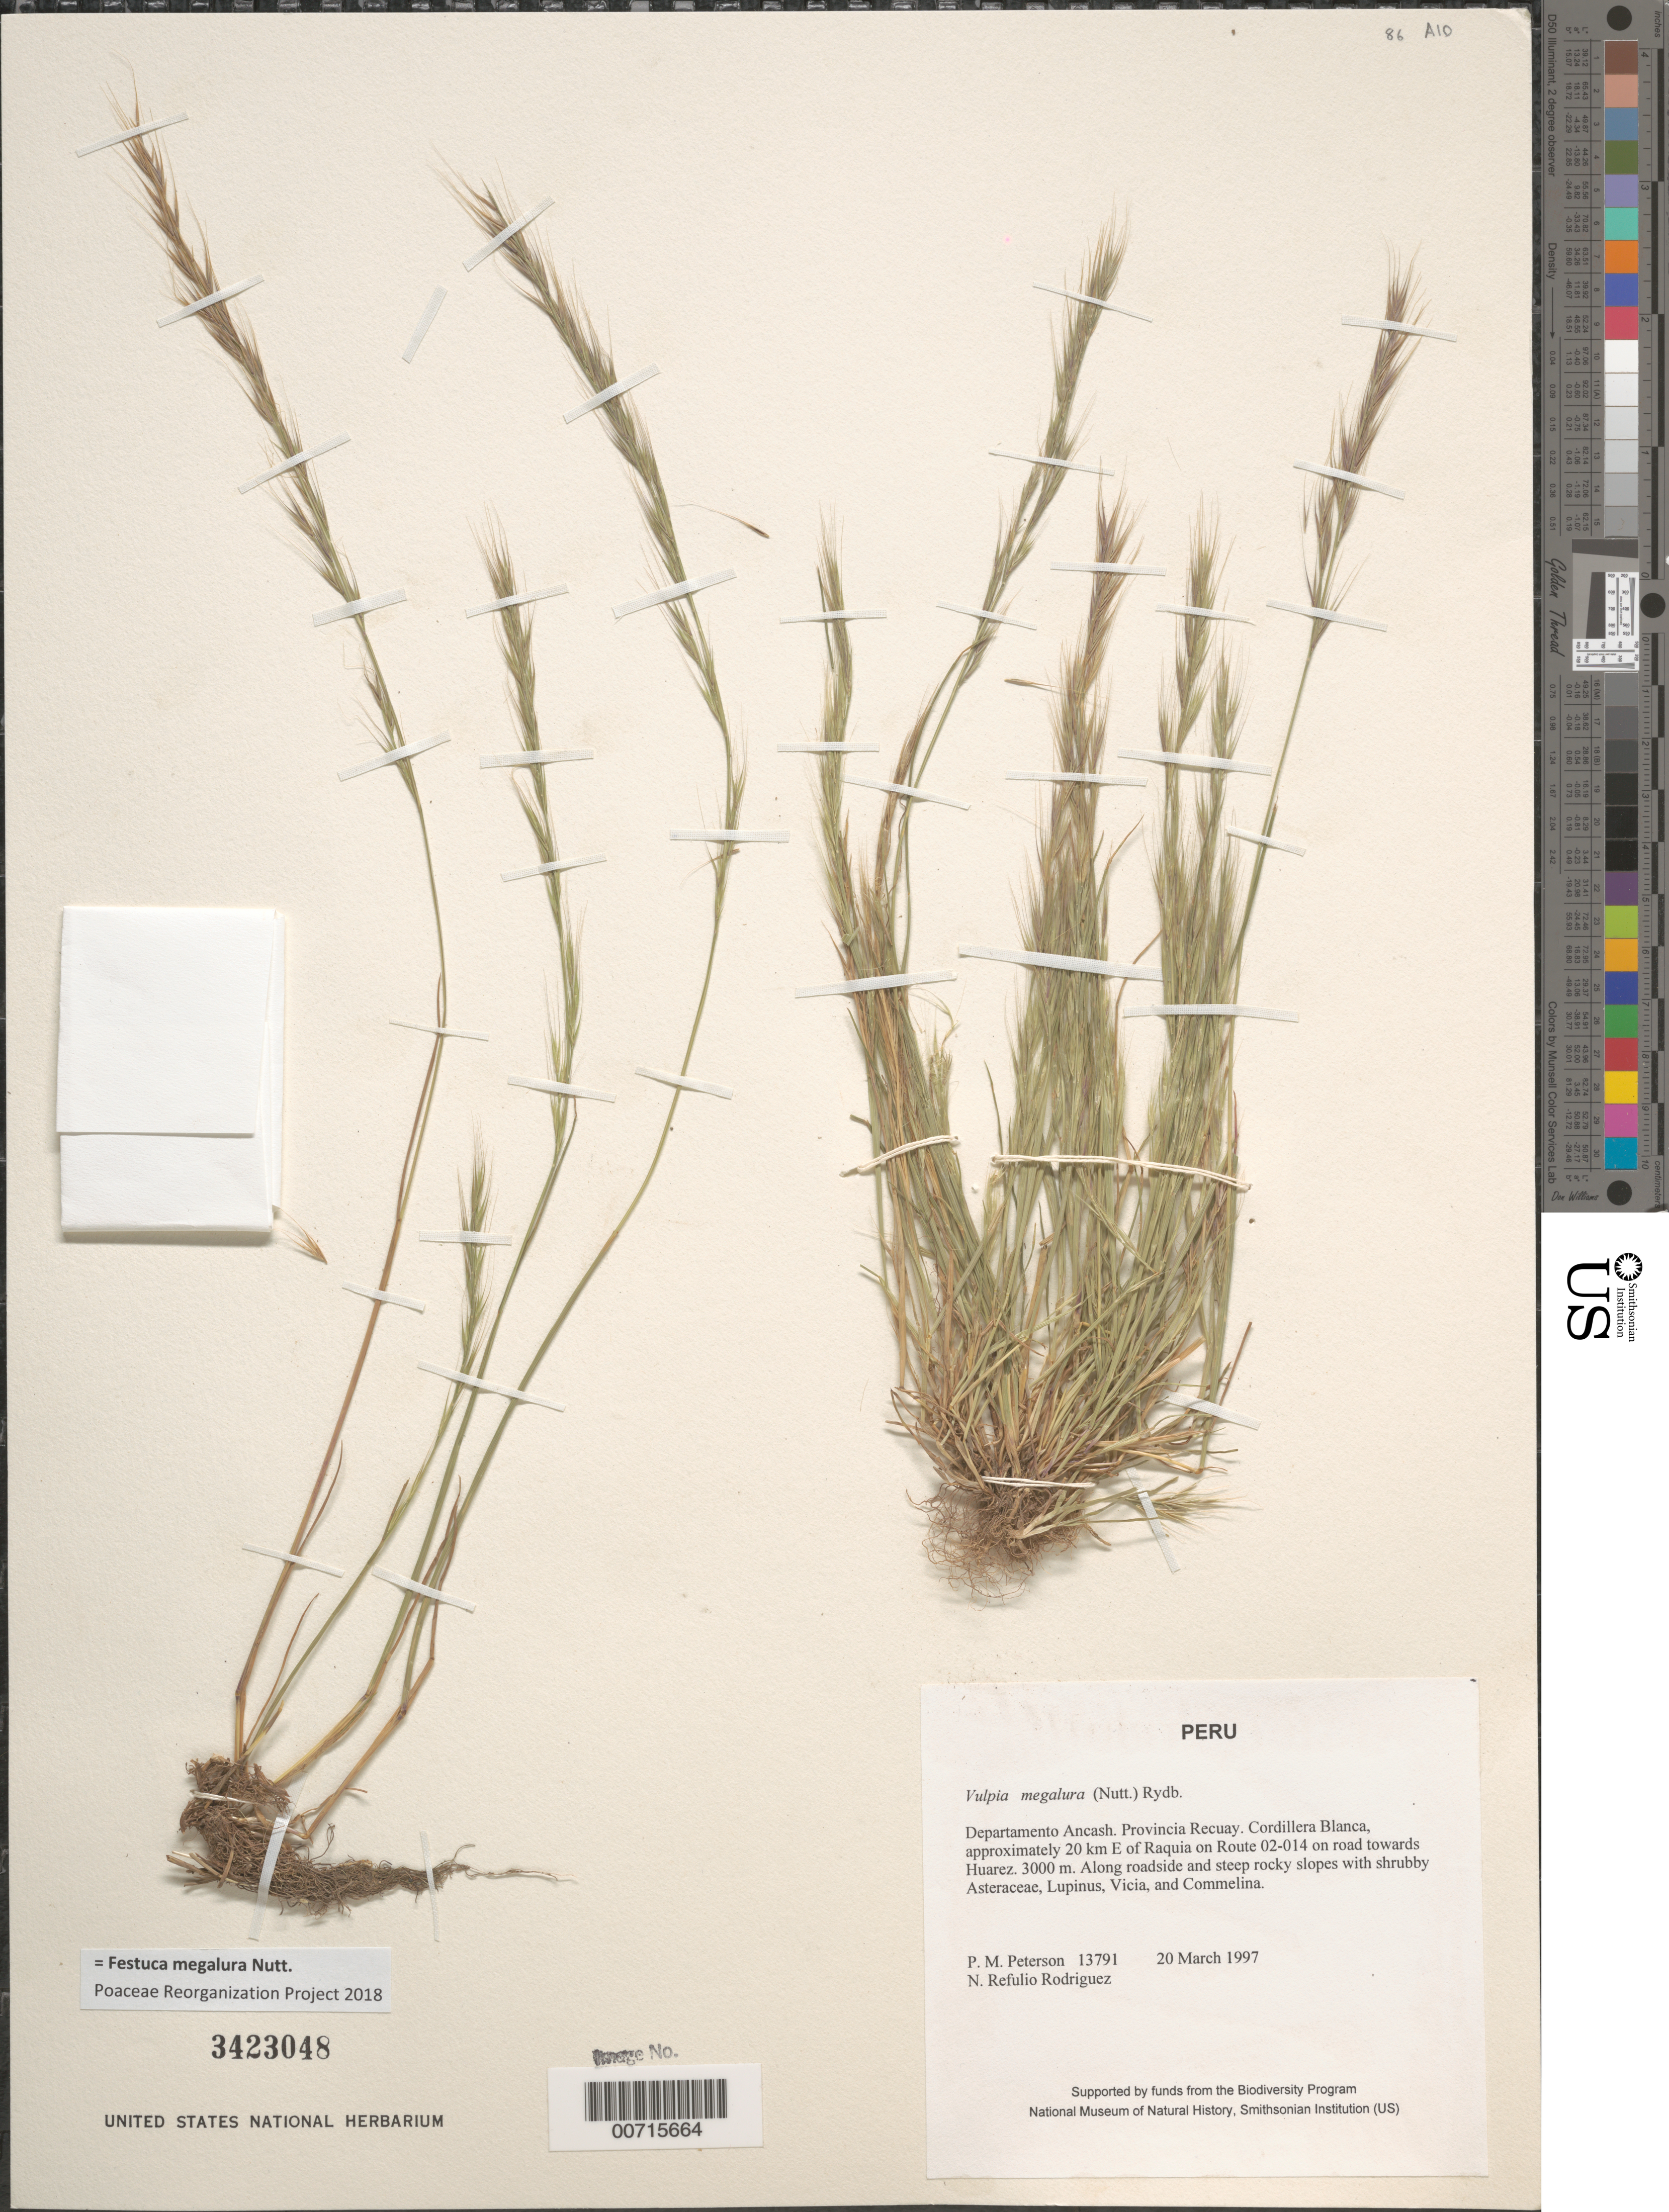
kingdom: Plantae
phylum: Tracheophyta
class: Liliopsida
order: Poales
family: Poaceae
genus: Festuca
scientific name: Festuca megalura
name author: Nutt.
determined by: Poaceae Reorganization Project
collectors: P. M. Peterson & N. Refulio-Rodríguez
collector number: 13791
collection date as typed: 20 Mar 1997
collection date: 1997-03-20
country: Peru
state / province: Ancash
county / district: Recuay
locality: Cordillera Blanca, approximately 20 km E of Raquia on Route 02-014 on road towards Huarez.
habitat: Along roadside and steep rocky slopes with shruby Asteraceae, Lupinus, Vicia, and Commelina.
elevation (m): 3000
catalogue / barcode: US 3423048